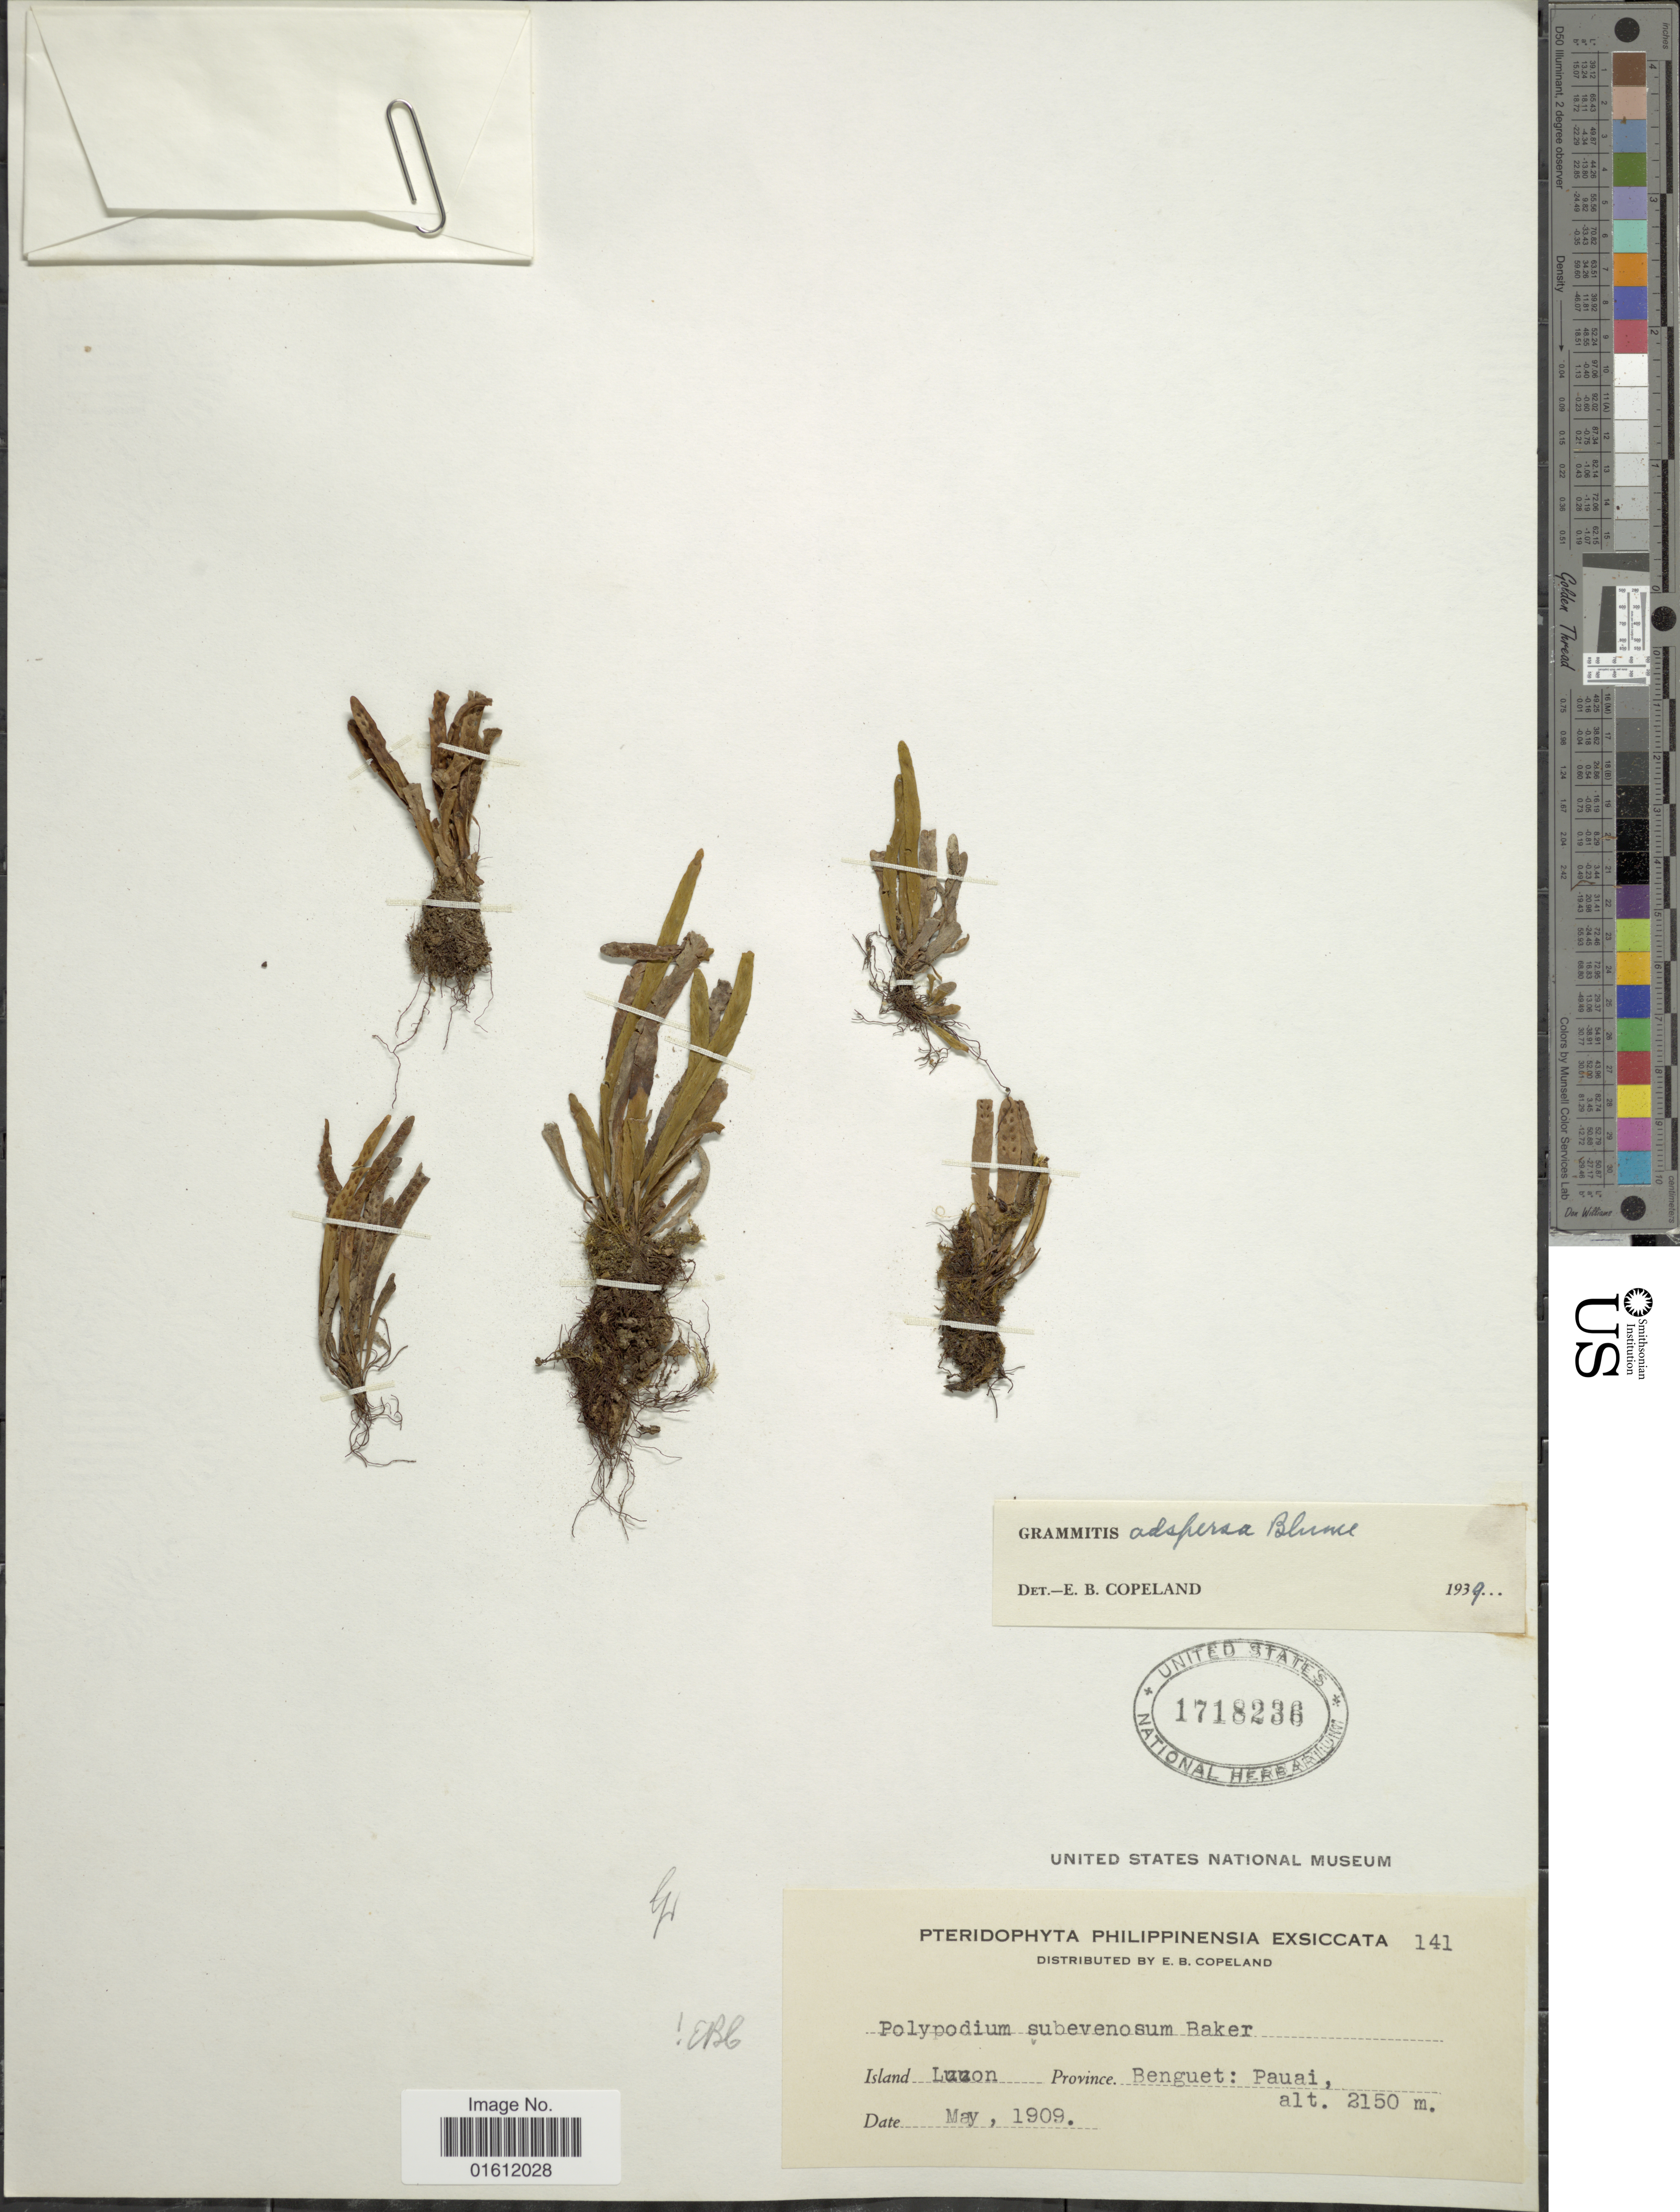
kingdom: Plantae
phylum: Tracheophyta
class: Polypodiopsida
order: Polypodiales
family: Polypodiaceae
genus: Oreogrammitis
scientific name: Oreogrammitis adspersa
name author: (Blume) Parris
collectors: E. B. Copeland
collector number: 141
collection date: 1909-05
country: Philippines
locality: Island Luzon, Province Benguet: Pauai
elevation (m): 2150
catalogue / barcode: US 1718236